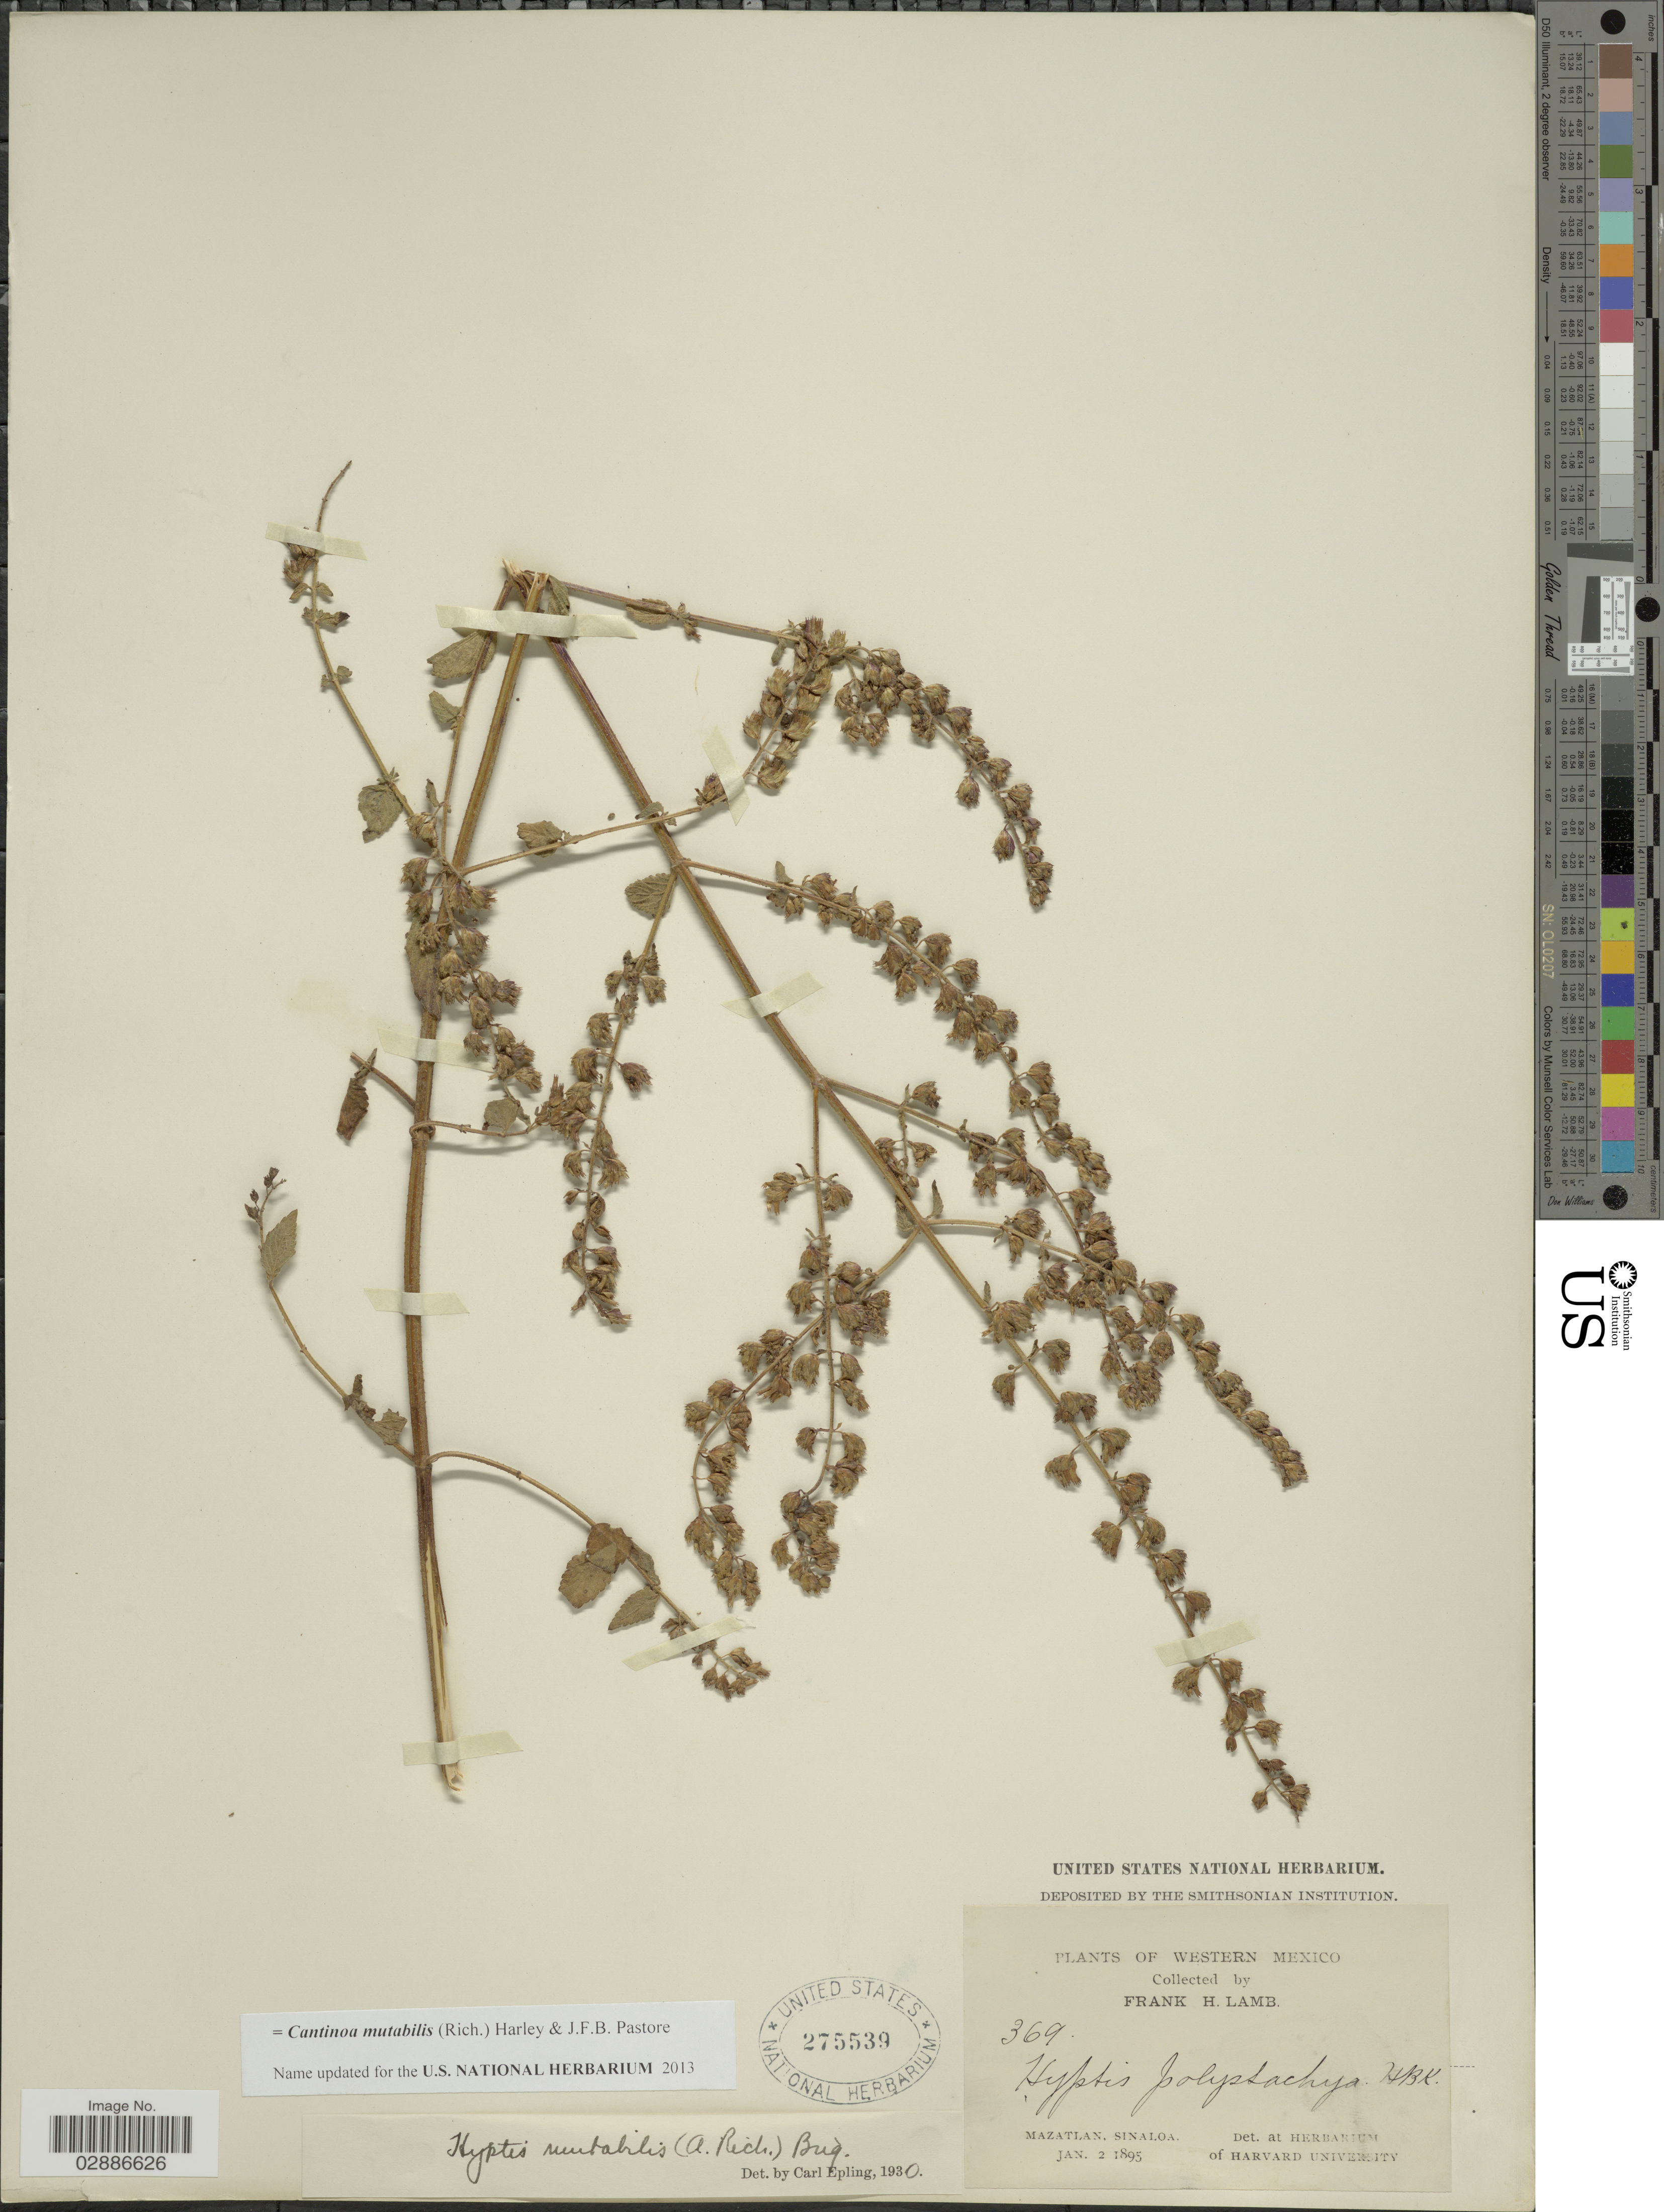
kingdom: Plantae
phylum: Tracheophyta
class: Magnoliopsida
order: Lamiales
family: Lamiaceae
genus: Cantinoa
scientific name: Cantinoa mutabilis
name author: (Epling) Harley & J.F.B. Pastore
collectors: F. H. Lamb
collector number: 369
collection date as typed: Jan 2 1895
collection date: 1895-01-02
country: Mexico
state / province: Sinaloa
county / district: Mazatlán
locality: Mazatlán.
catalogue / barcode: US 275539